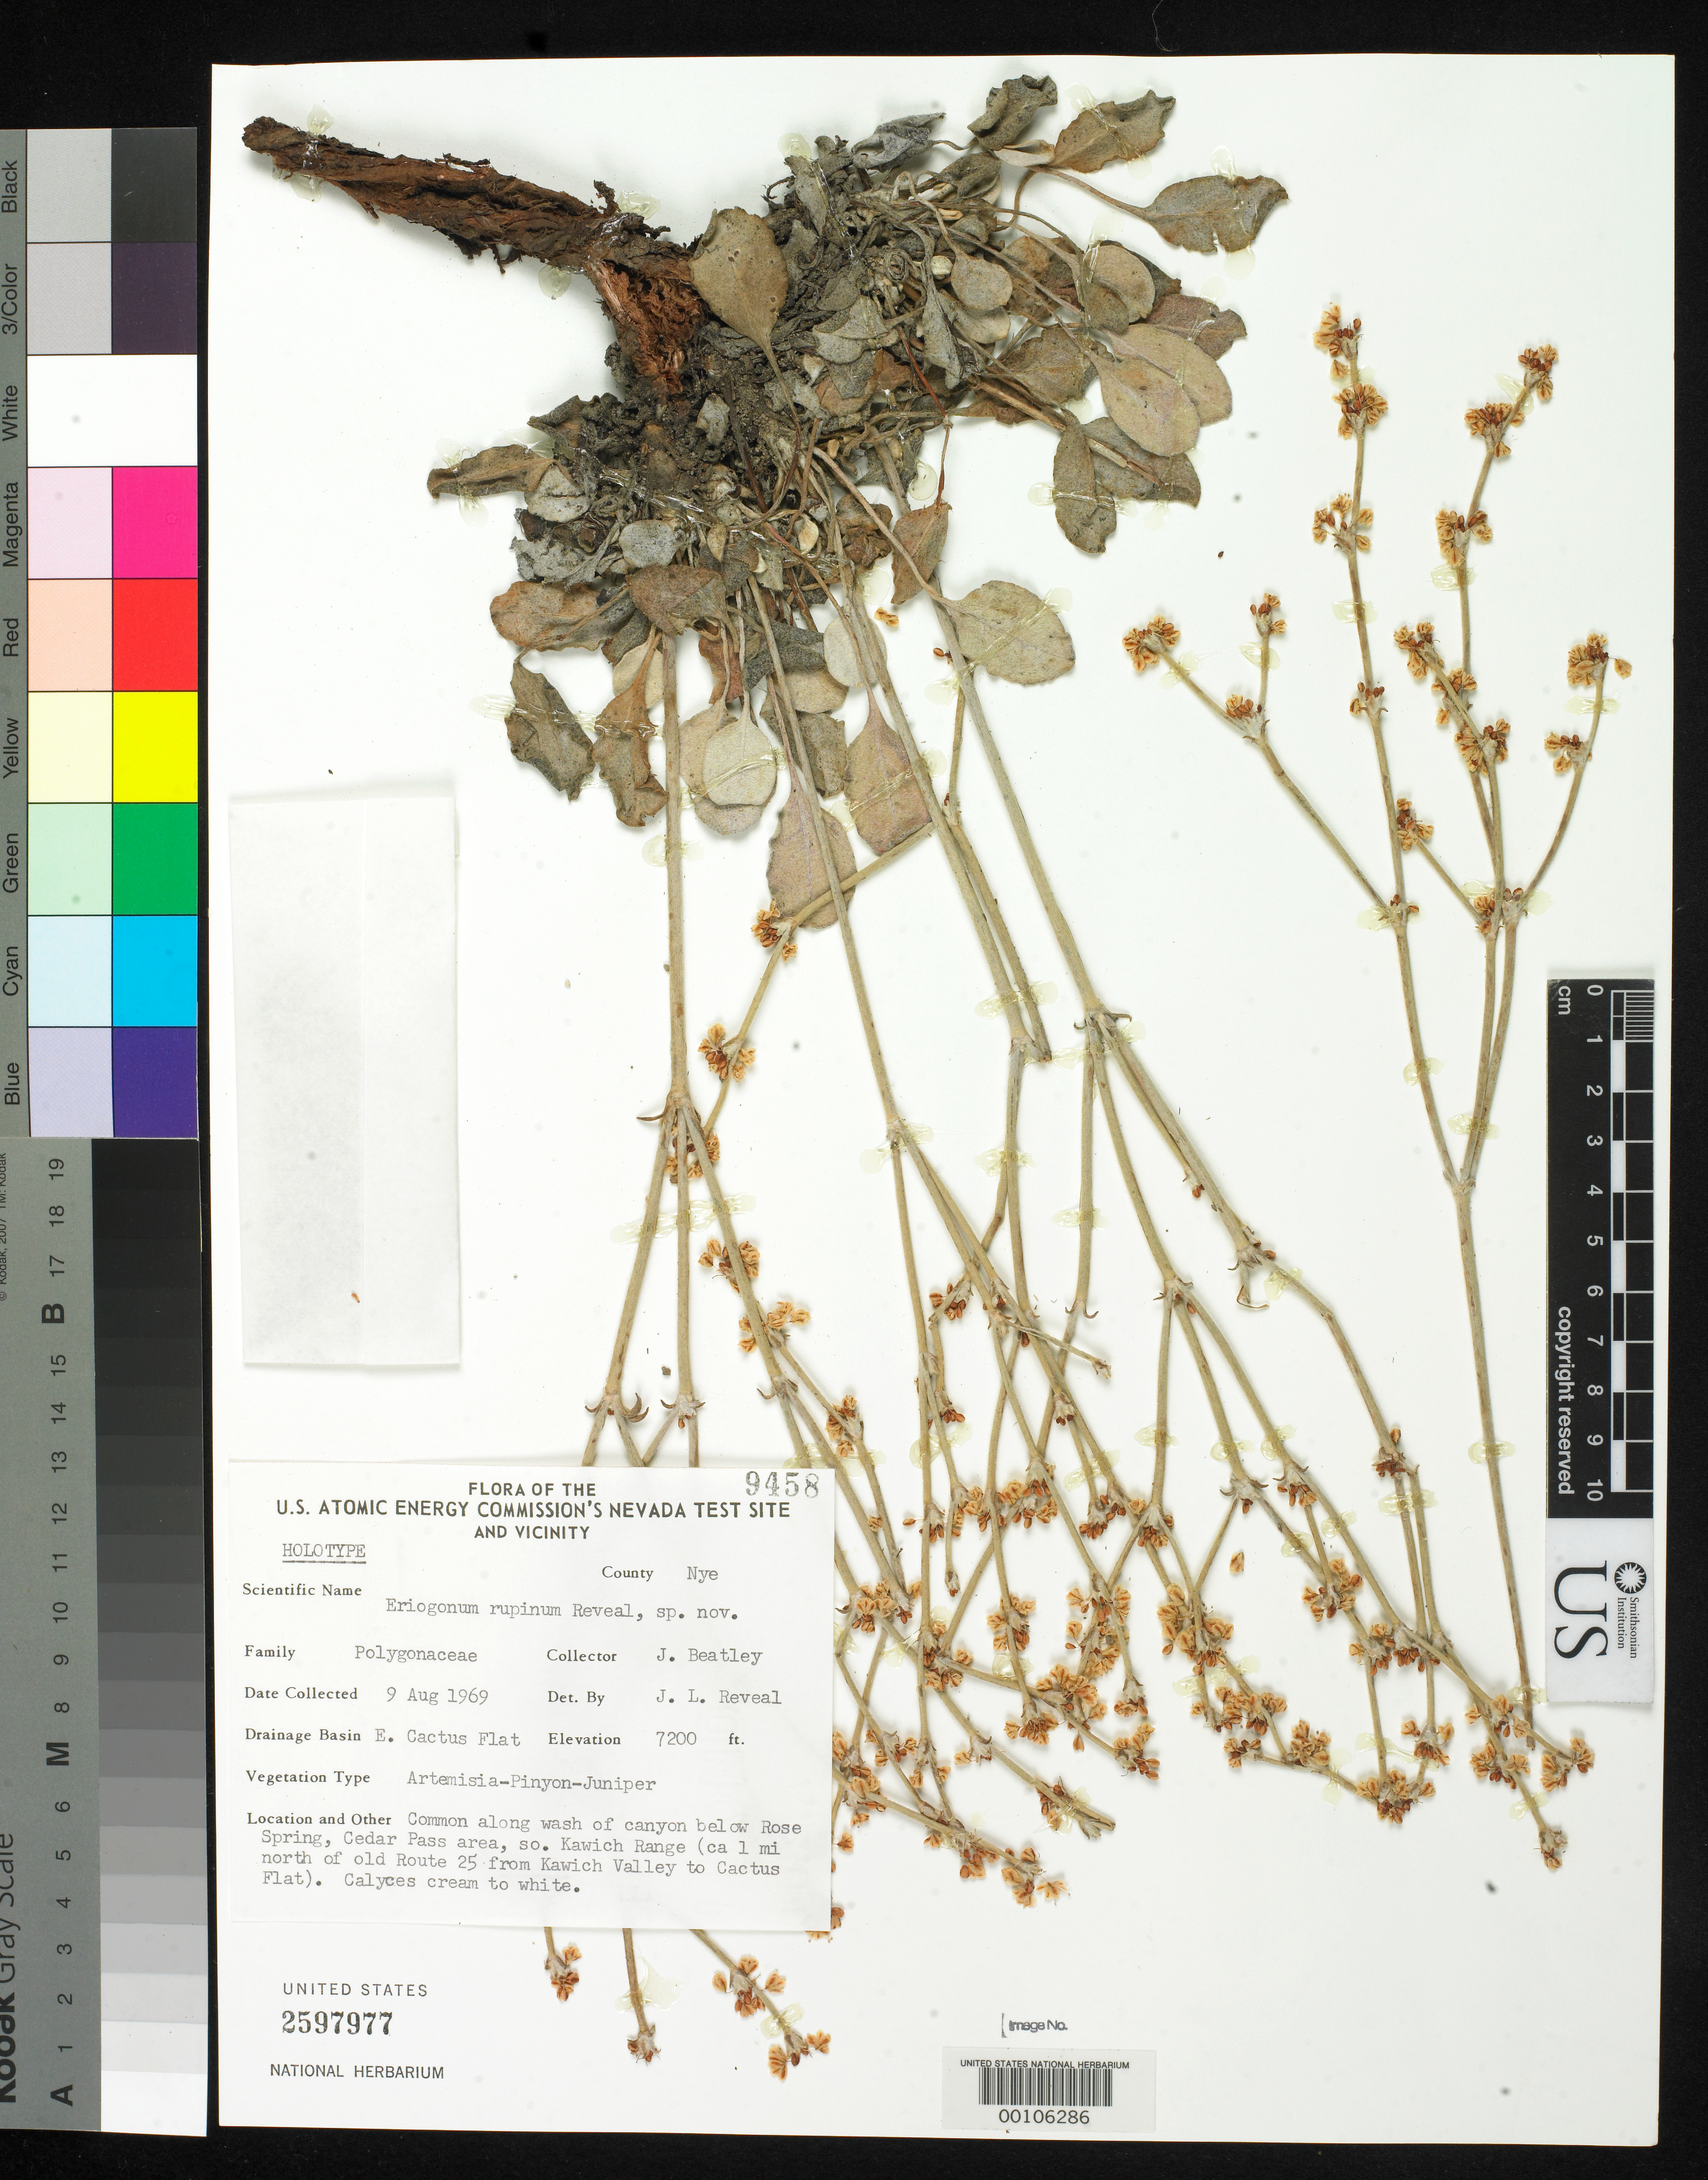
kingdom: Plantae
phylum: Tracheophyta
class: Magnoliopsida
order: Caryophyllales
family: Polygonaceae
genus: Eriogonum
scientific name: Eriogonum rupinum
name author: Reveal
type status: Holotype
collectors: J. C. Beatley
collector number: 9458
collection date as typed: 09 Aug 1969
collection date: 1969-08-09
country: United States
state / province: Nevada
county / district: Nye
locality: Below Rose Spring, Cedar Pass area, south of the Kawich Range.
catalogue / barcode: US 2597977